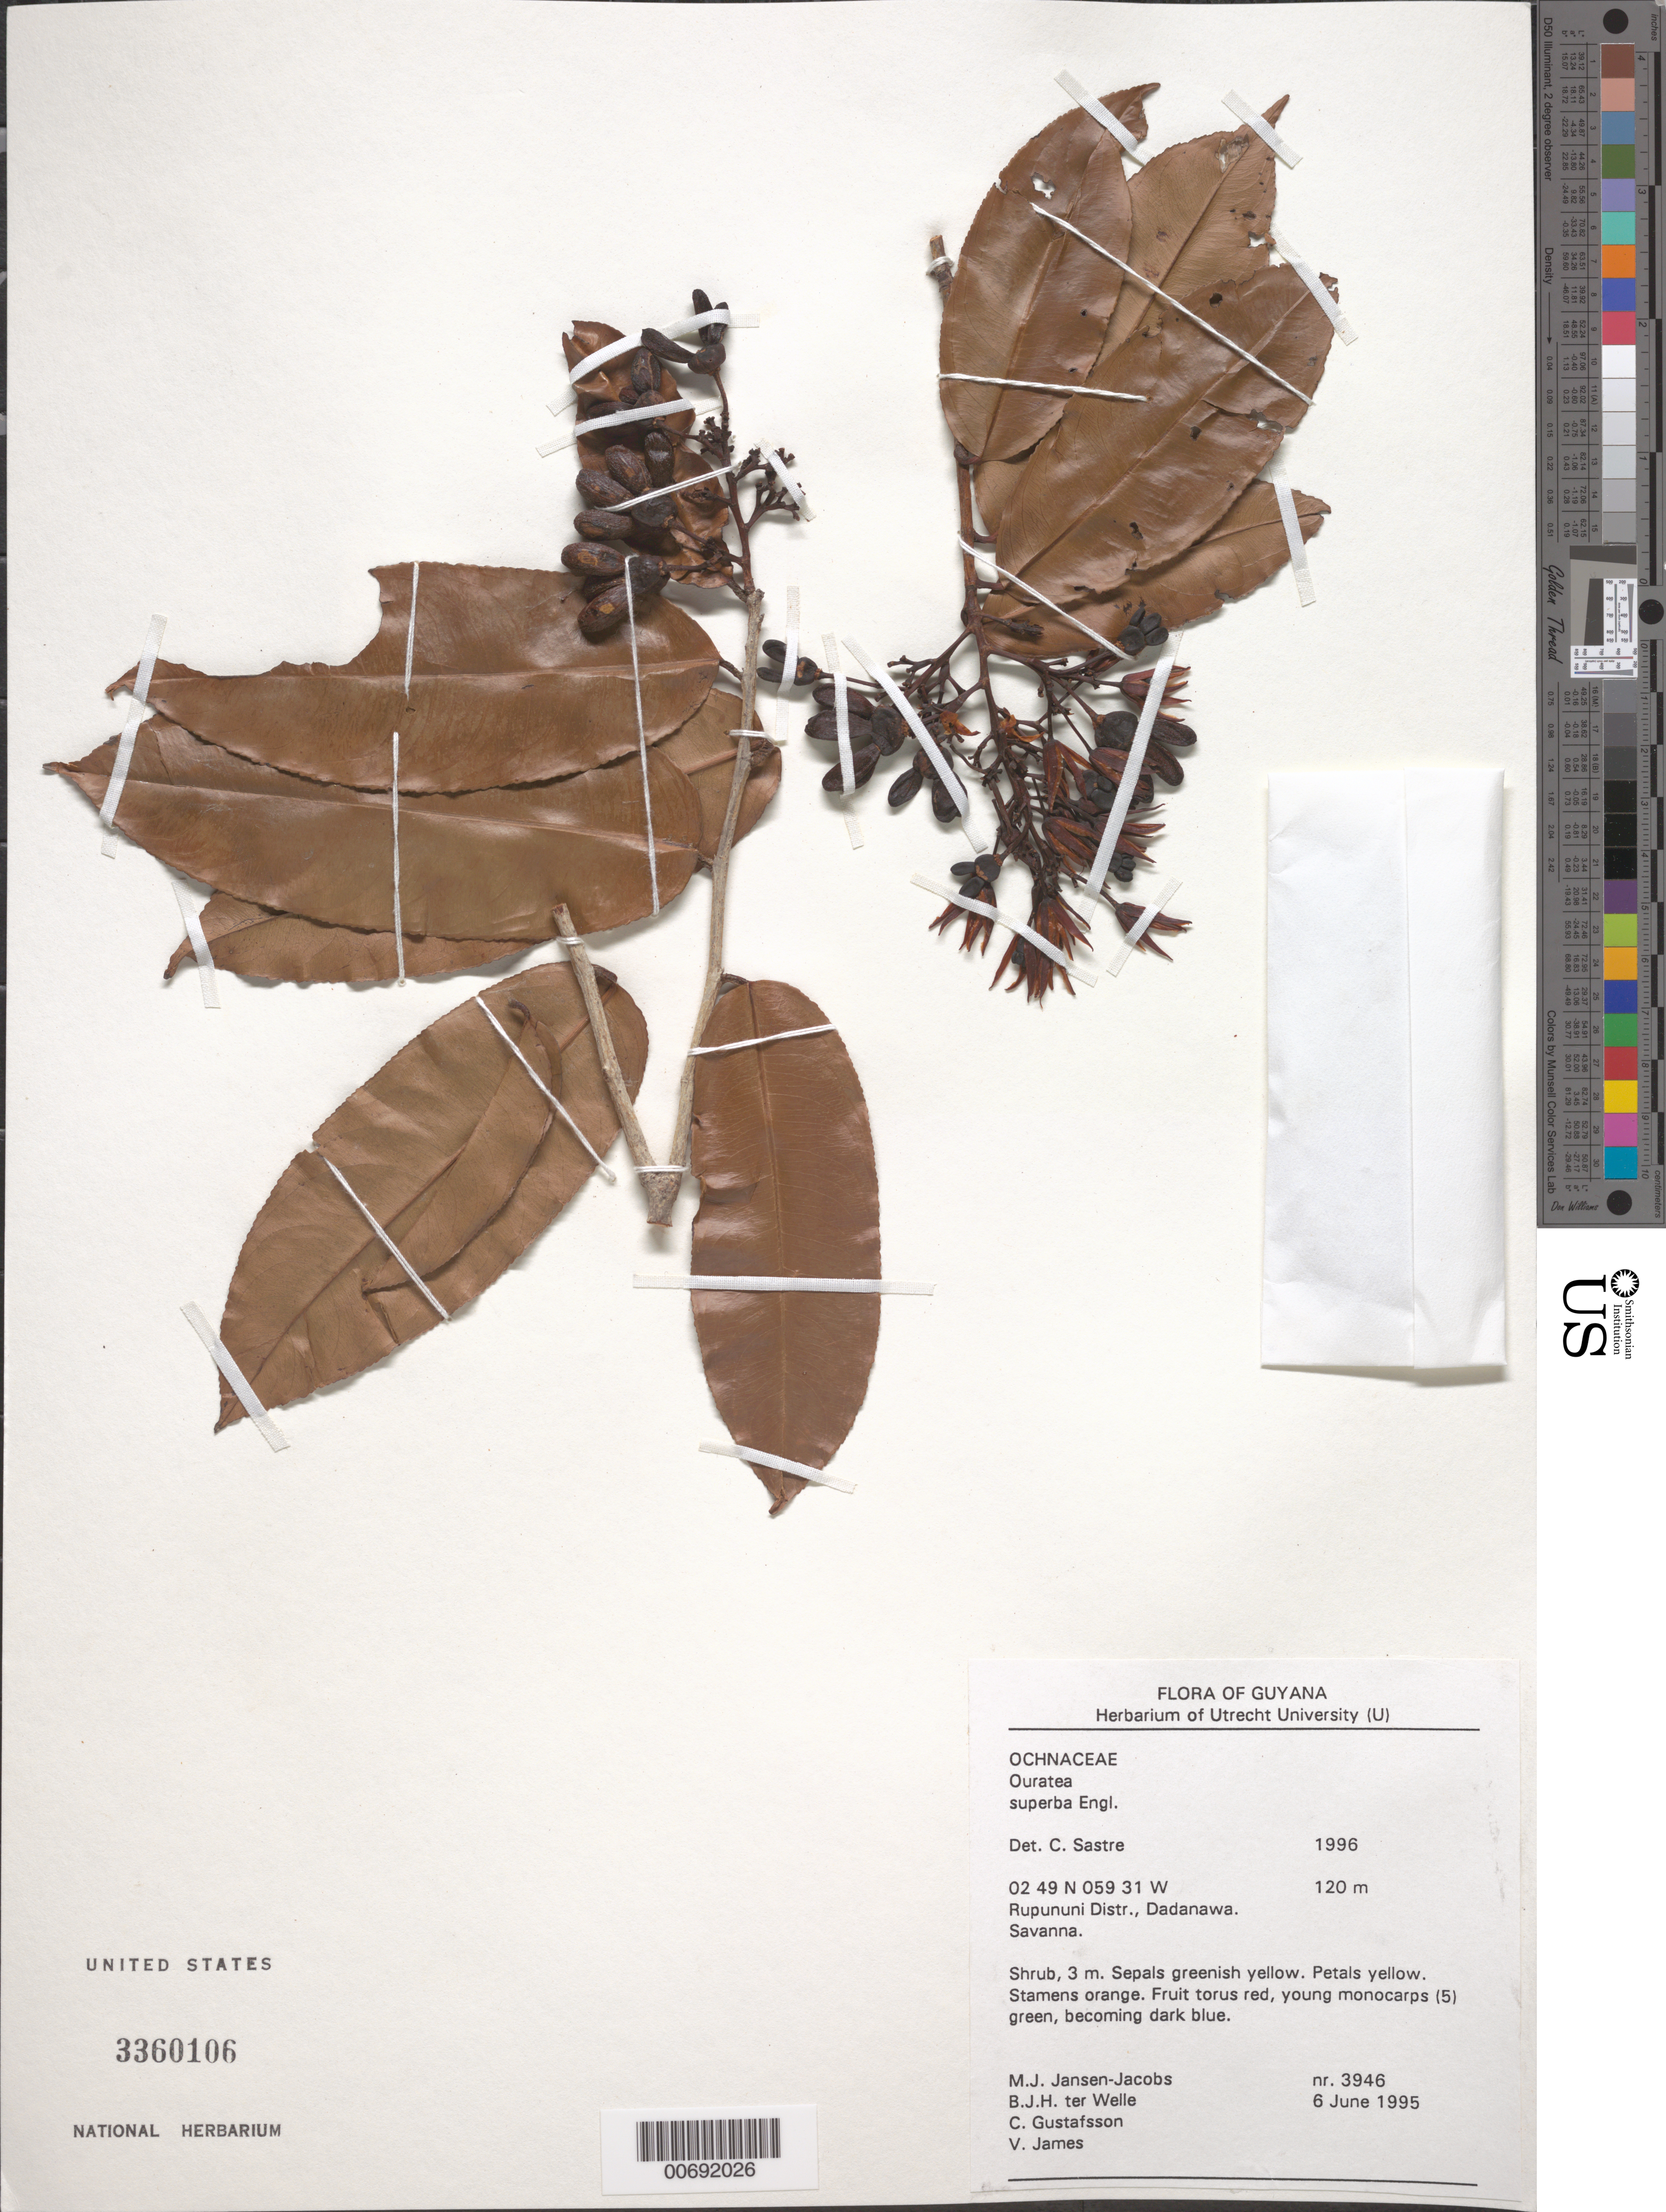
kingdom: Plantae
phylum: Tracheophyta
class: Magnoliopsida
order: Malpighiales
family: Ochnaceae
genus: Ouratea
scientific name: Ouratea superba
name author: Engl.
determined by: Sastre, C. H. L.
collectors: M. J. Jansen-Jacobs, B. Welle, C. G. Gustafsson & V. James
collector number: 3946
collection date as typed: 6-Jun-95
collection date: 1995-06-06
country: Guyana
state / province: U. Takutu-U. Essequibo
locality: Dadanawa, Rupununi River, Rupununi District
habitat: Savanna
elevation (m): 120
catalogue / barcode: US 3360106